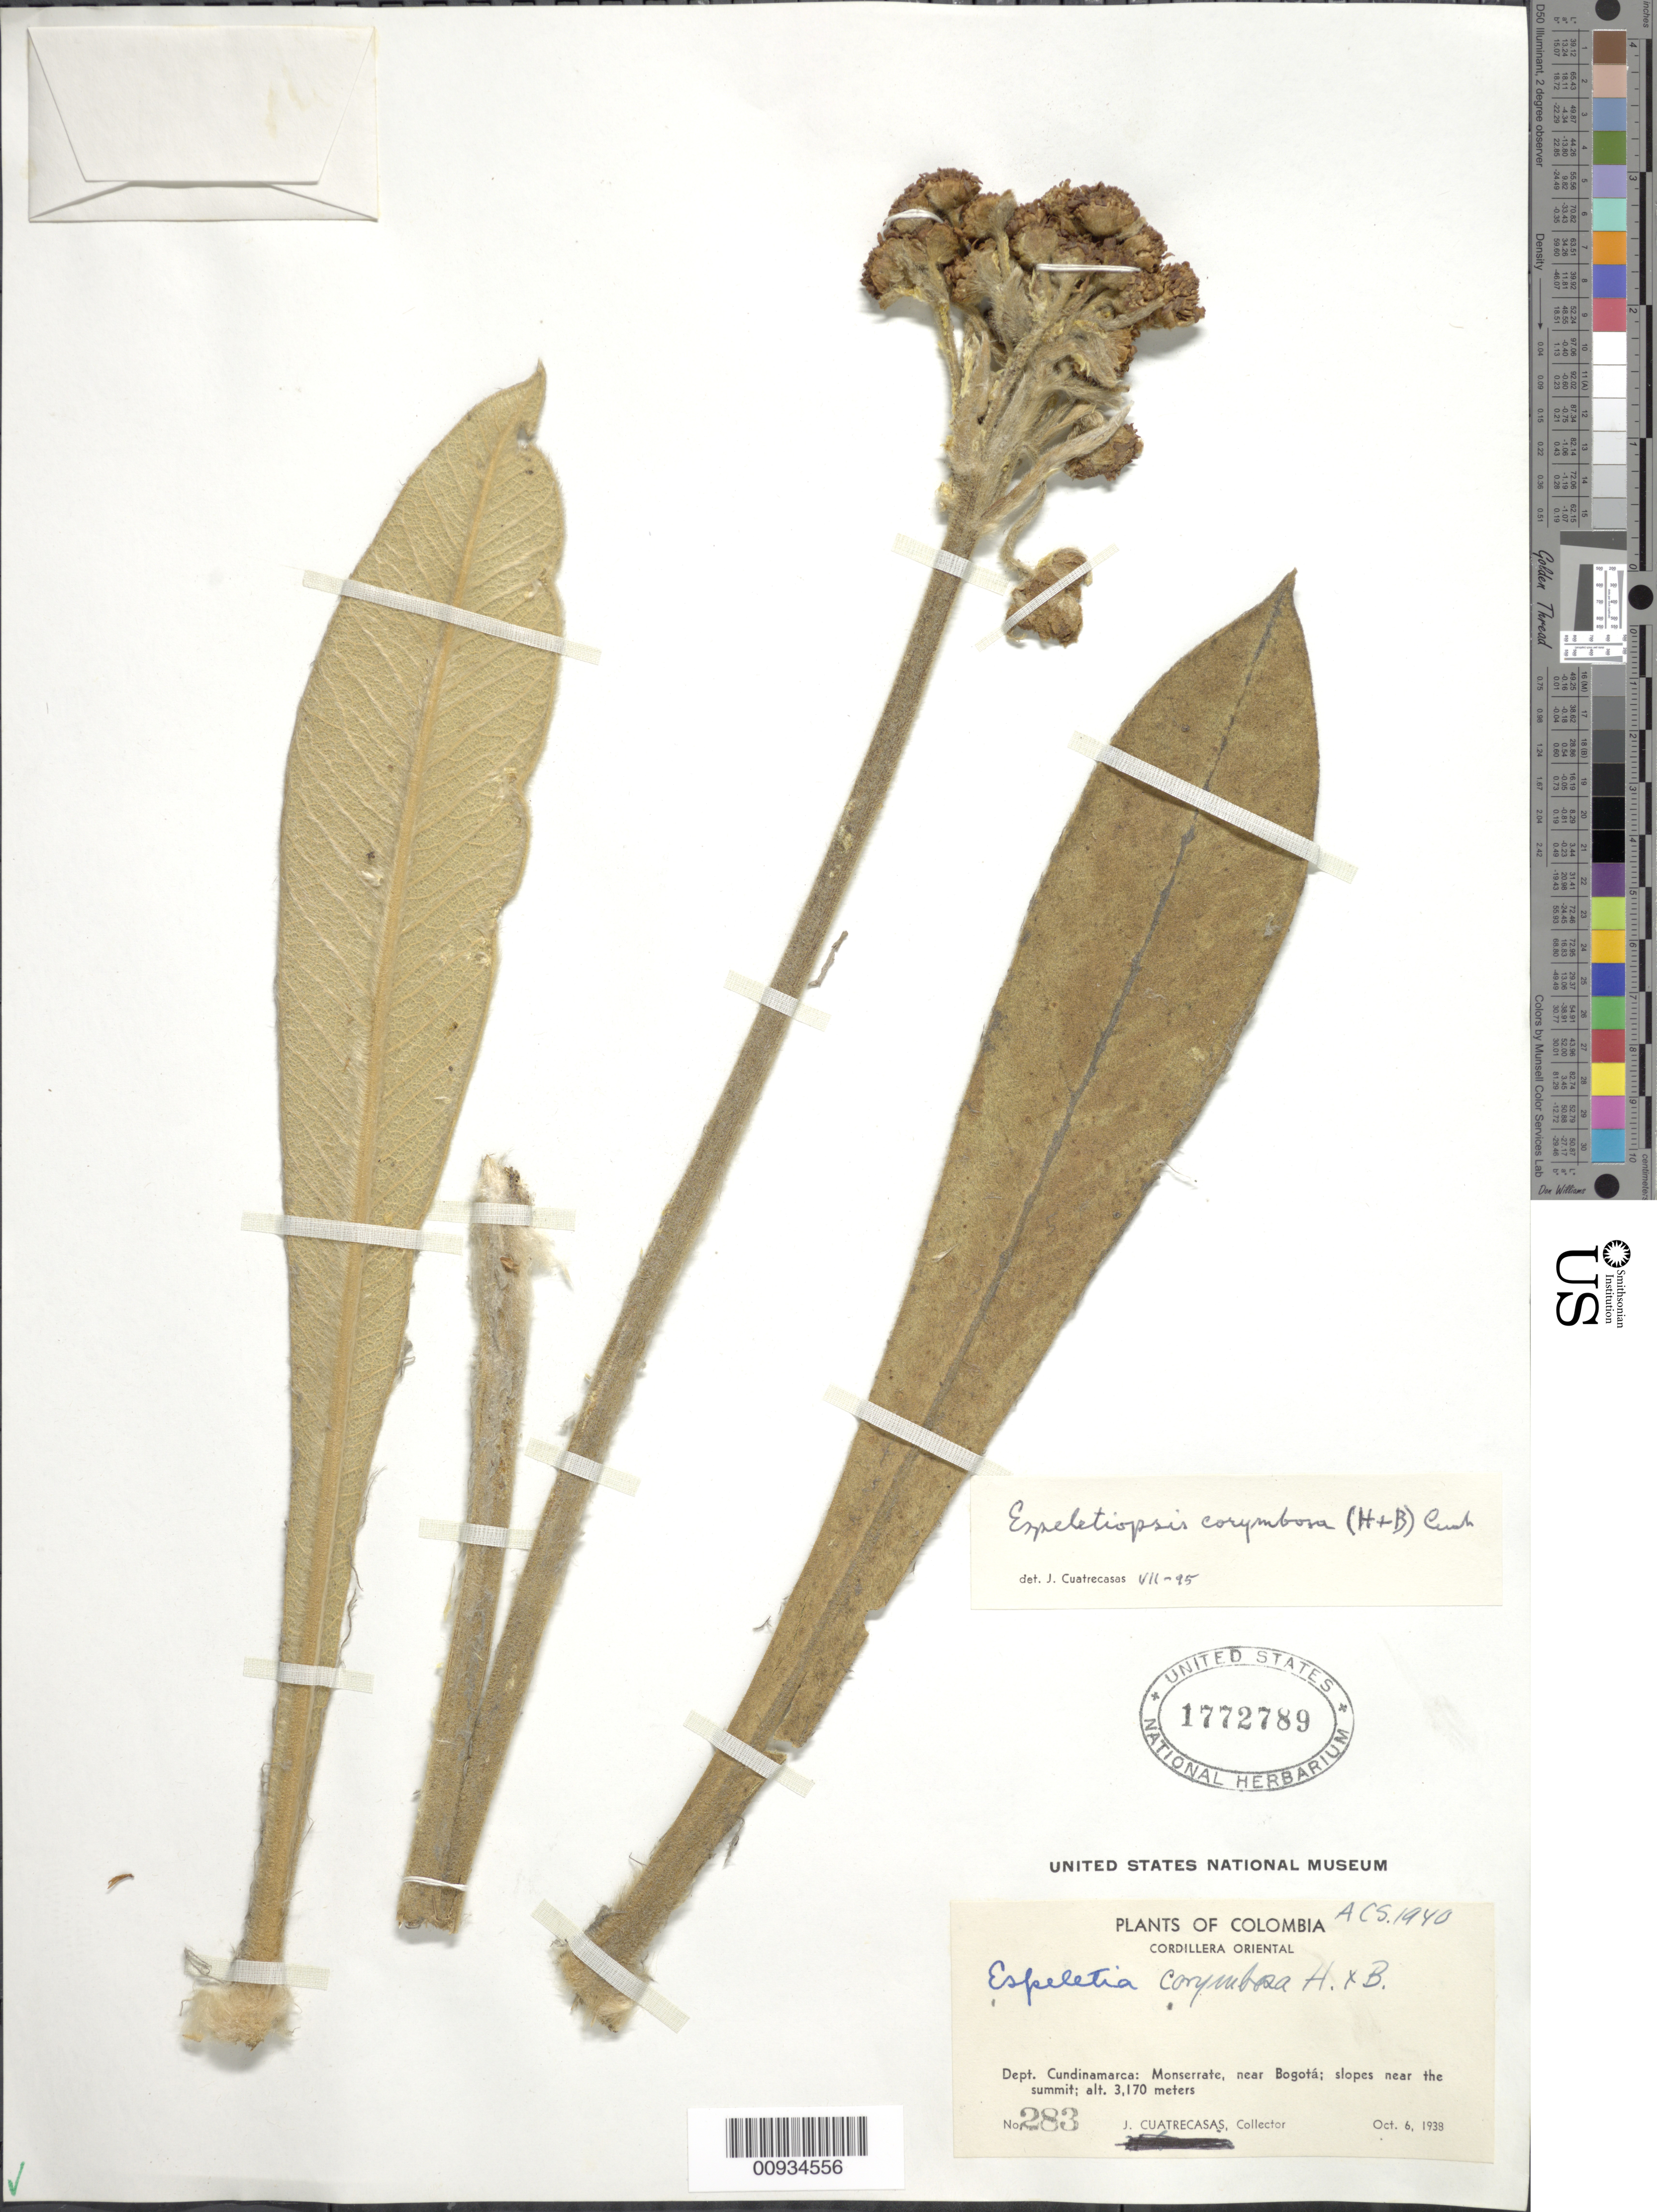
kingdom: Plantae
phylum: Tracheophyta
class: Magnoliopsida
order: Asterales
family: Asteraceae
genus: Espeletiopsis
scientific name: Espeletiopsis corymbosa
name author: (Humb. & Bonpl.) Cuatrec.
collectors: J. Cuatrecasas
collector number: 283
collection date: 1938-10-01/1938-10-06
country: Colombia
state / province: Cundinamarca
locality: Monserrate, near Bogotá; slopes near summit.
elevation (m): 3170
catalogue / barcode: US 1772789